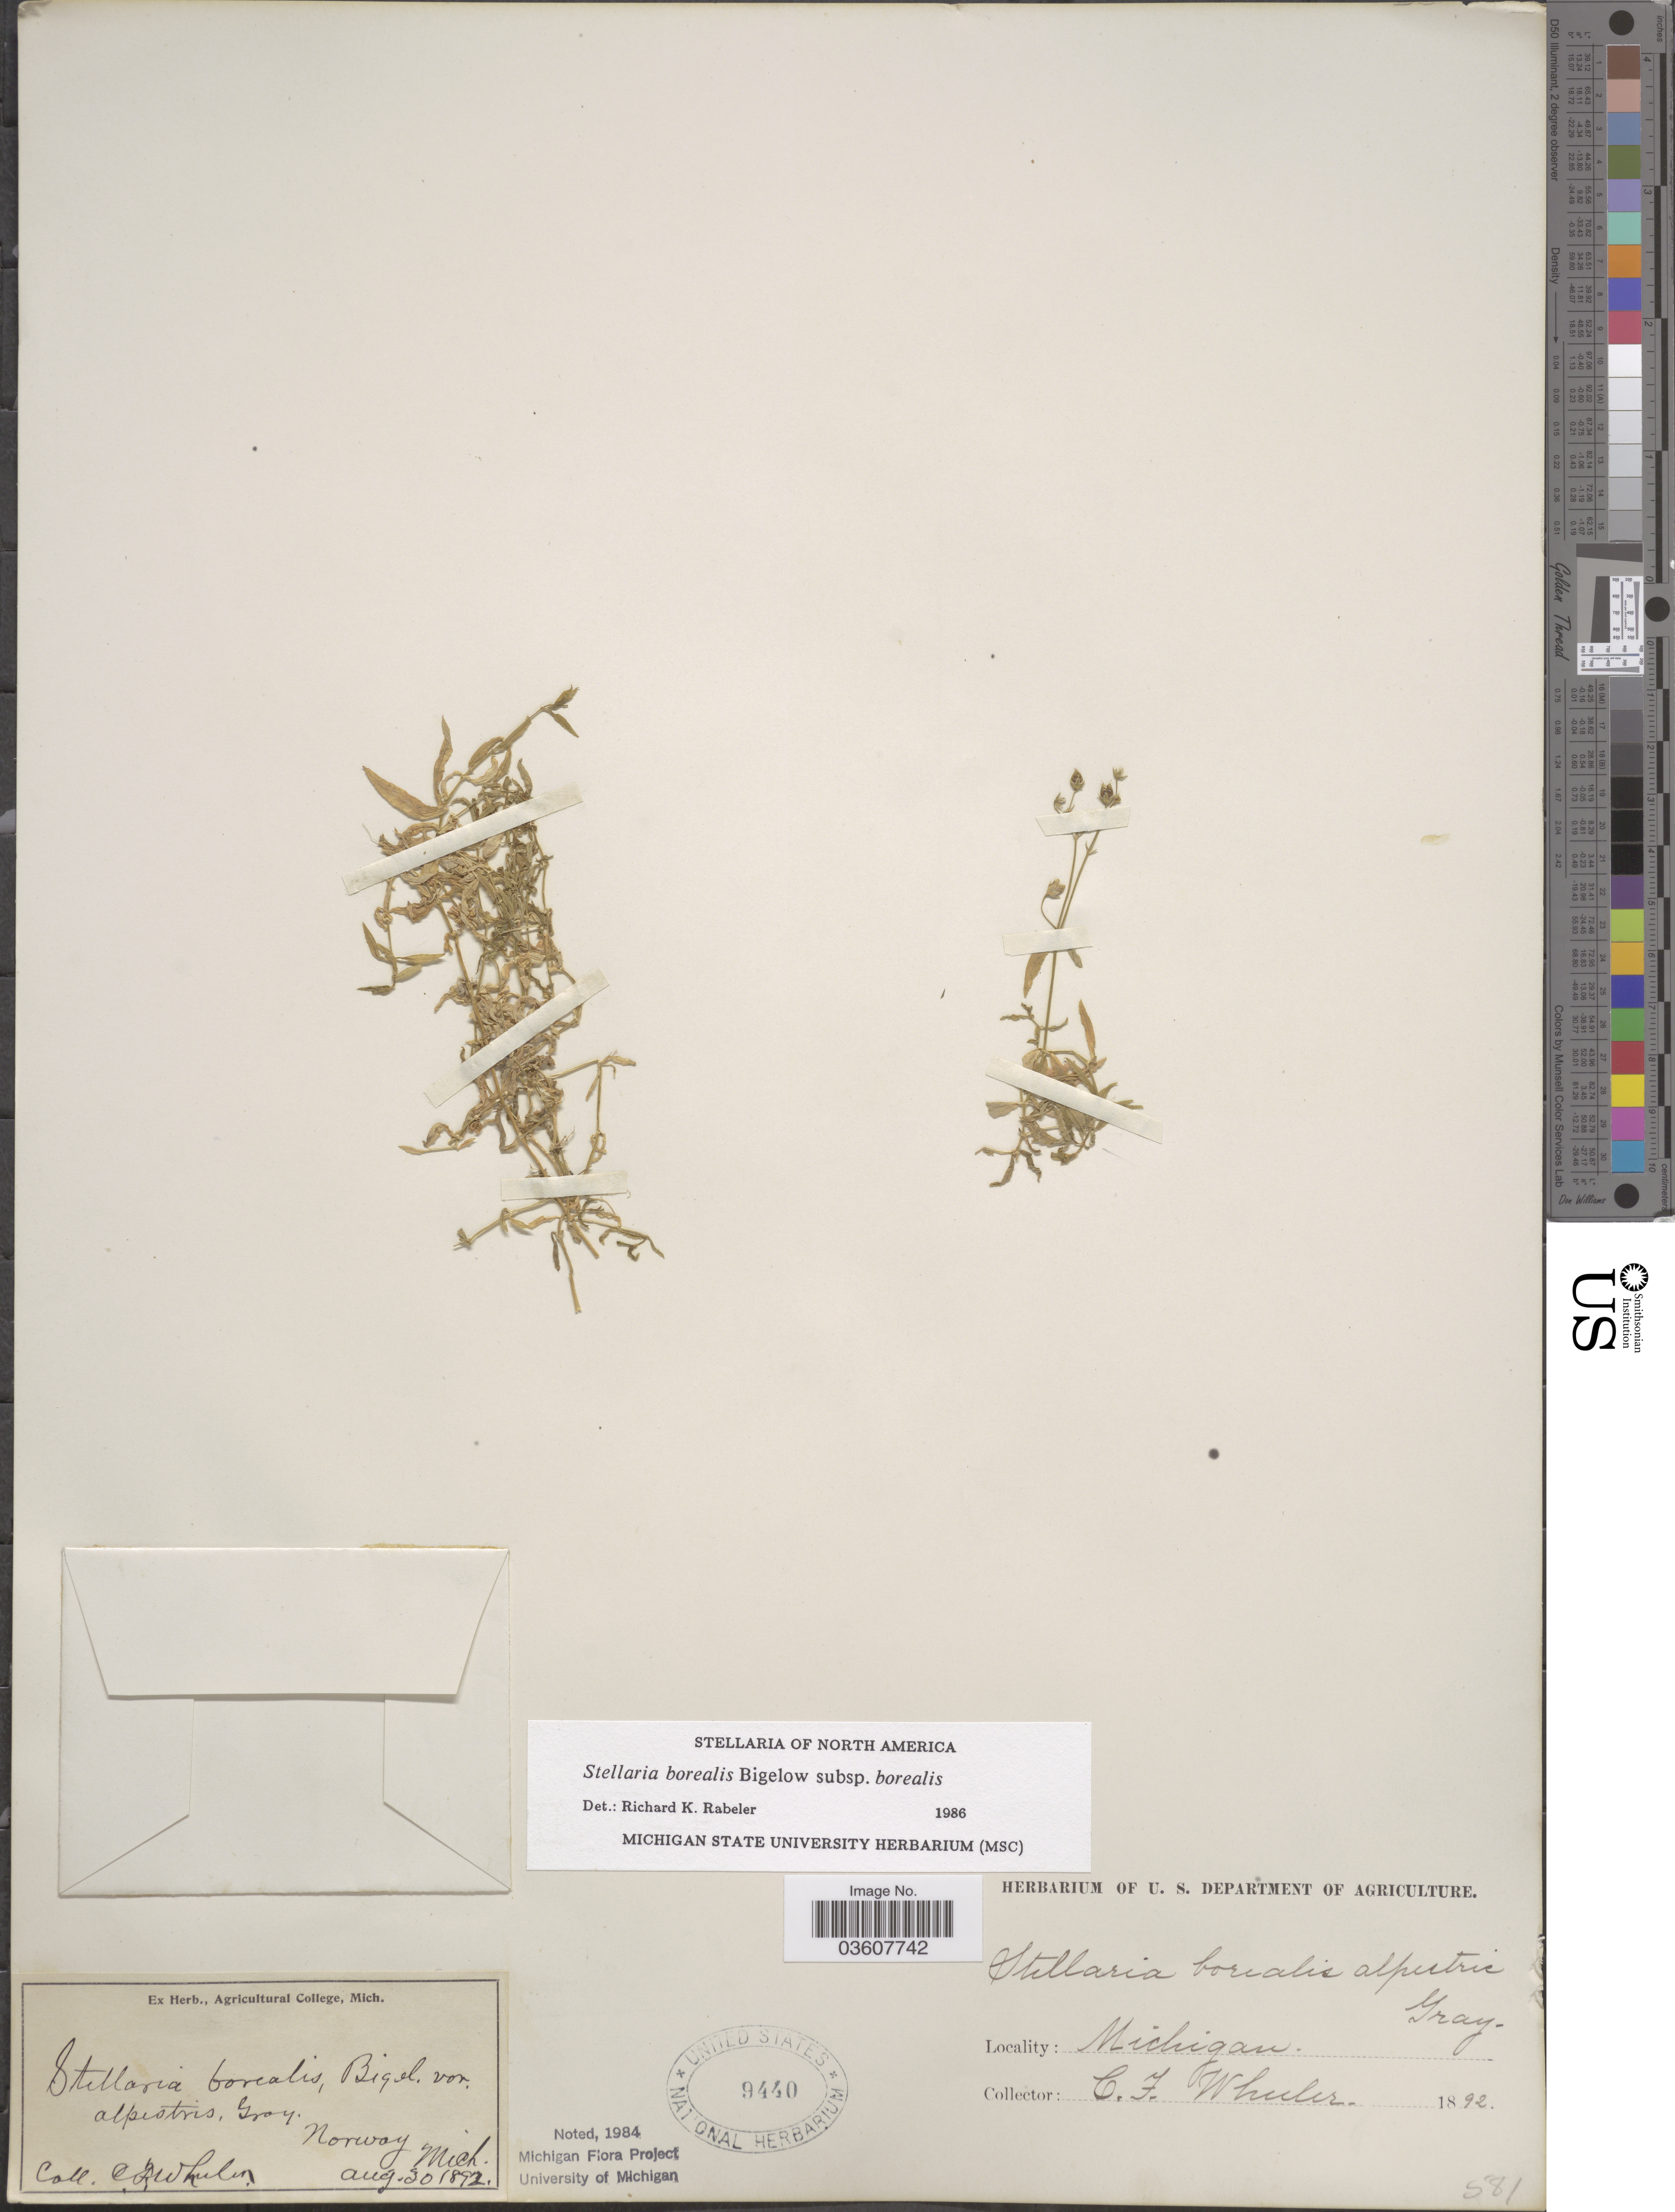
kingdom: Plantae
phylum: Tracheophyta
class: Magnoliopsida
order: Caryophyllales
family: Caryophyllaceae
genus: Stellaria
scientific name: Stellaria borealis subsp. borealis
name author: Bigelow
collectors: C. Wheeler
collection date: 1892-08-30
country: United States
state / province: Michigan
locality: Norway.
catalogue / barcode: US 9440